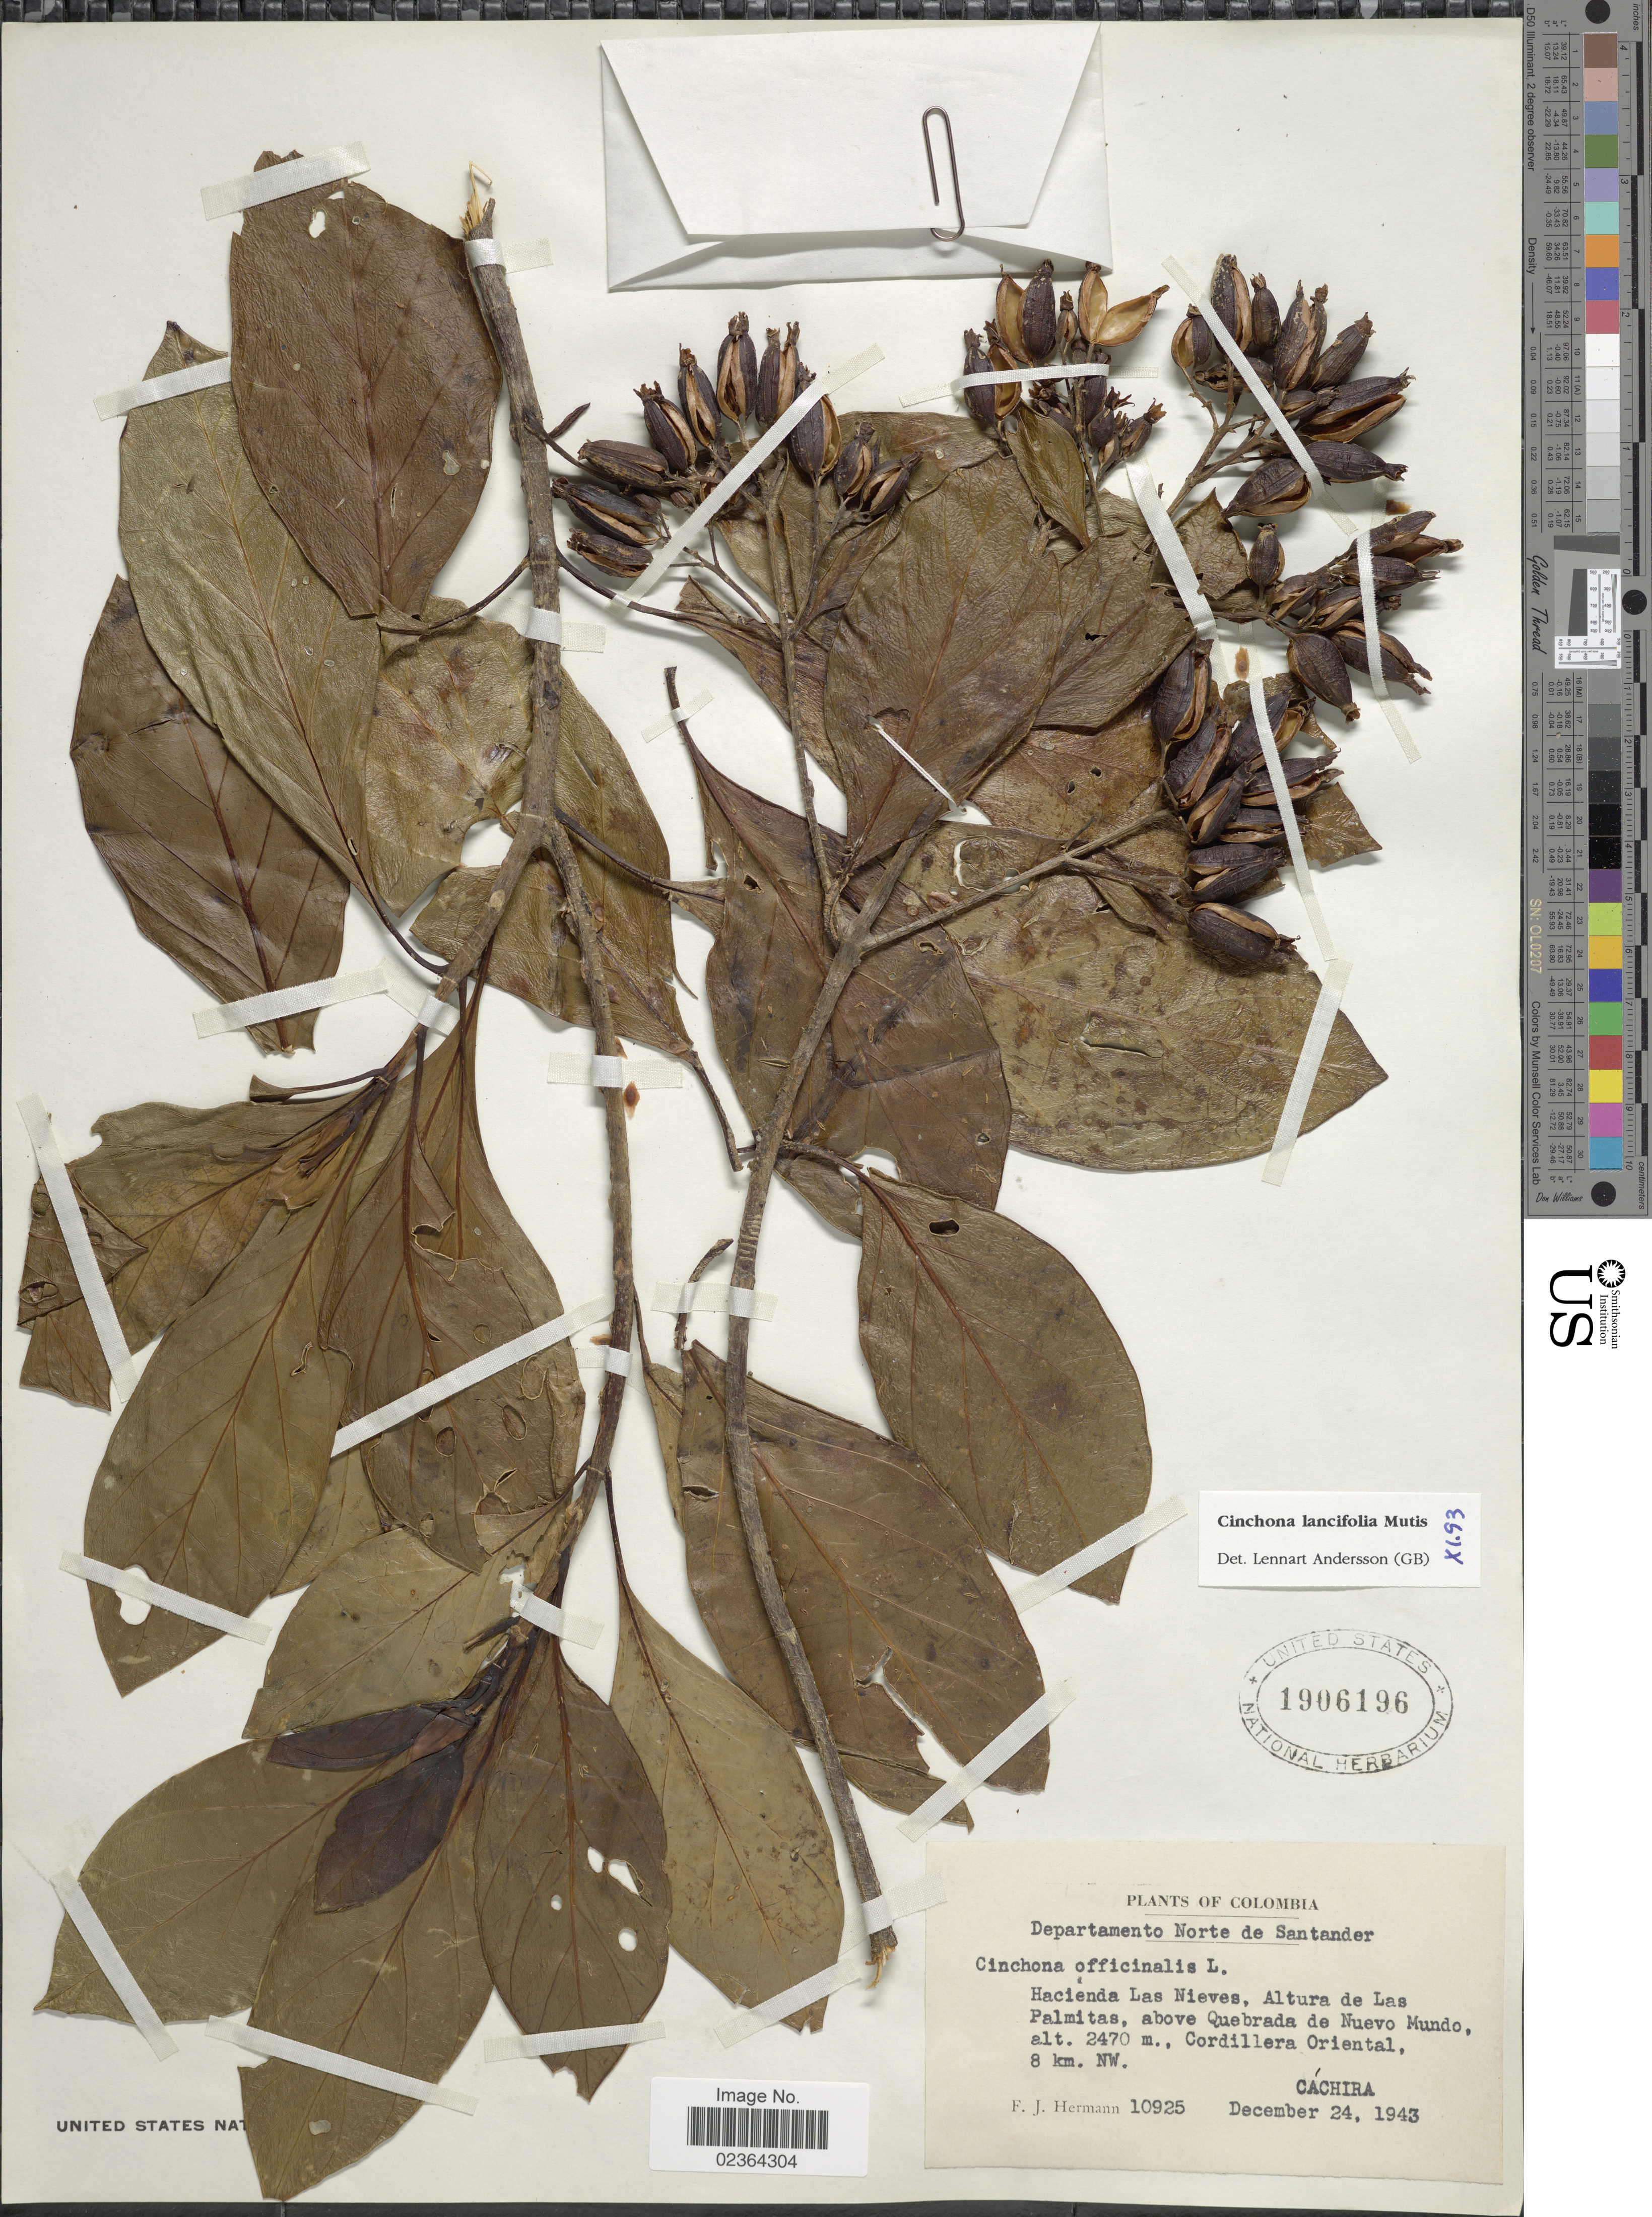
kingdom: Plantae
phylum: Tracheophyta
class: Magnoliopsida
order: Gentianales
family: Rubiaceae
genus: Cinchona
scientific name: Cinchona lancifolia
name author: Mutis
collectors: F. J. Hermann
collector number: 10925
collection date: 1943-12-24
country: Colombia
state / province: Norte de Santander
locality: Departamento Norte de Santander, Hacienda Las Nieves, Altura de Las Palmitas, above Quebrada de Nuevo Mundo, Cordillera Oriental 8 km. NW, Cachira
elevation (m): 2470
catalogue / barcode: US 1906196